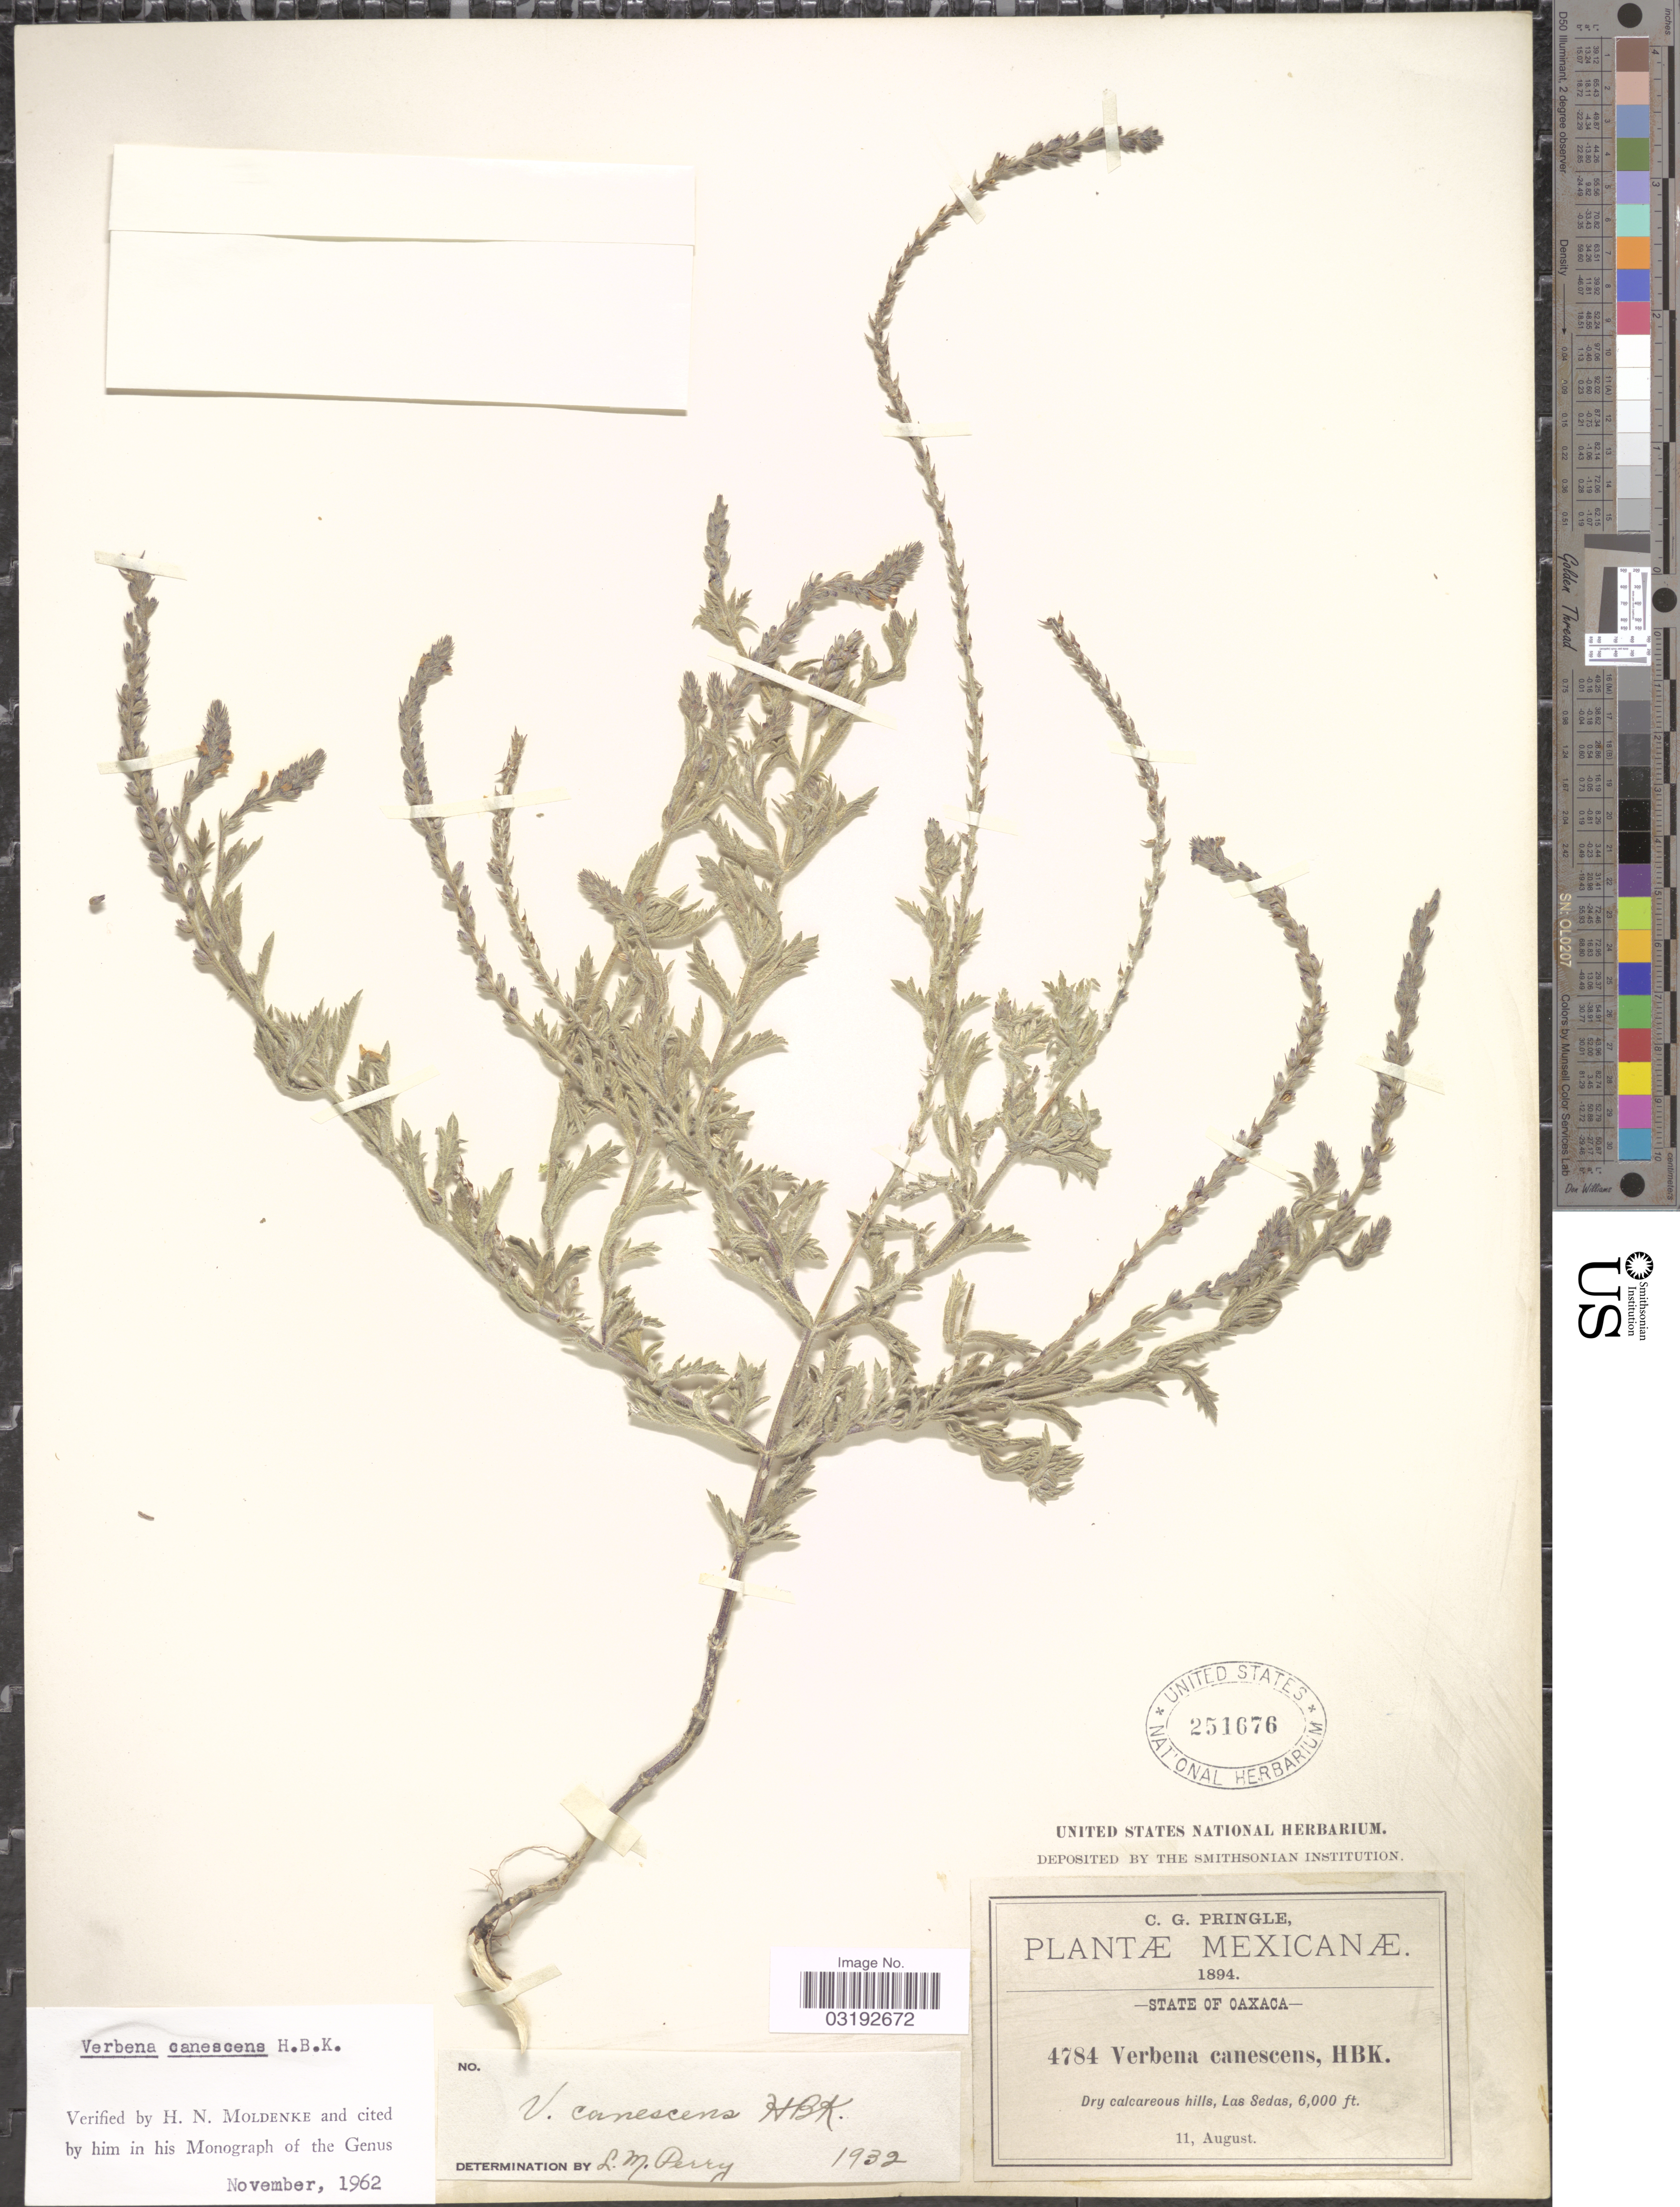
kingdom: Plantae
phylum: Tracheophyta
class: Magnoliopsida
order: Lamiales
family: Verbenaceae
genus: Verbena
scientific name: Verbena canescens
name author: Kunth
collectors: C. G. Pringle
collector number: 4874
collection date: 1894-08-11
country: Mexico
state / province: Oaxaca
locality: Las Sedas.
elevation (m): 1829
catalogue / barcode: US 251676